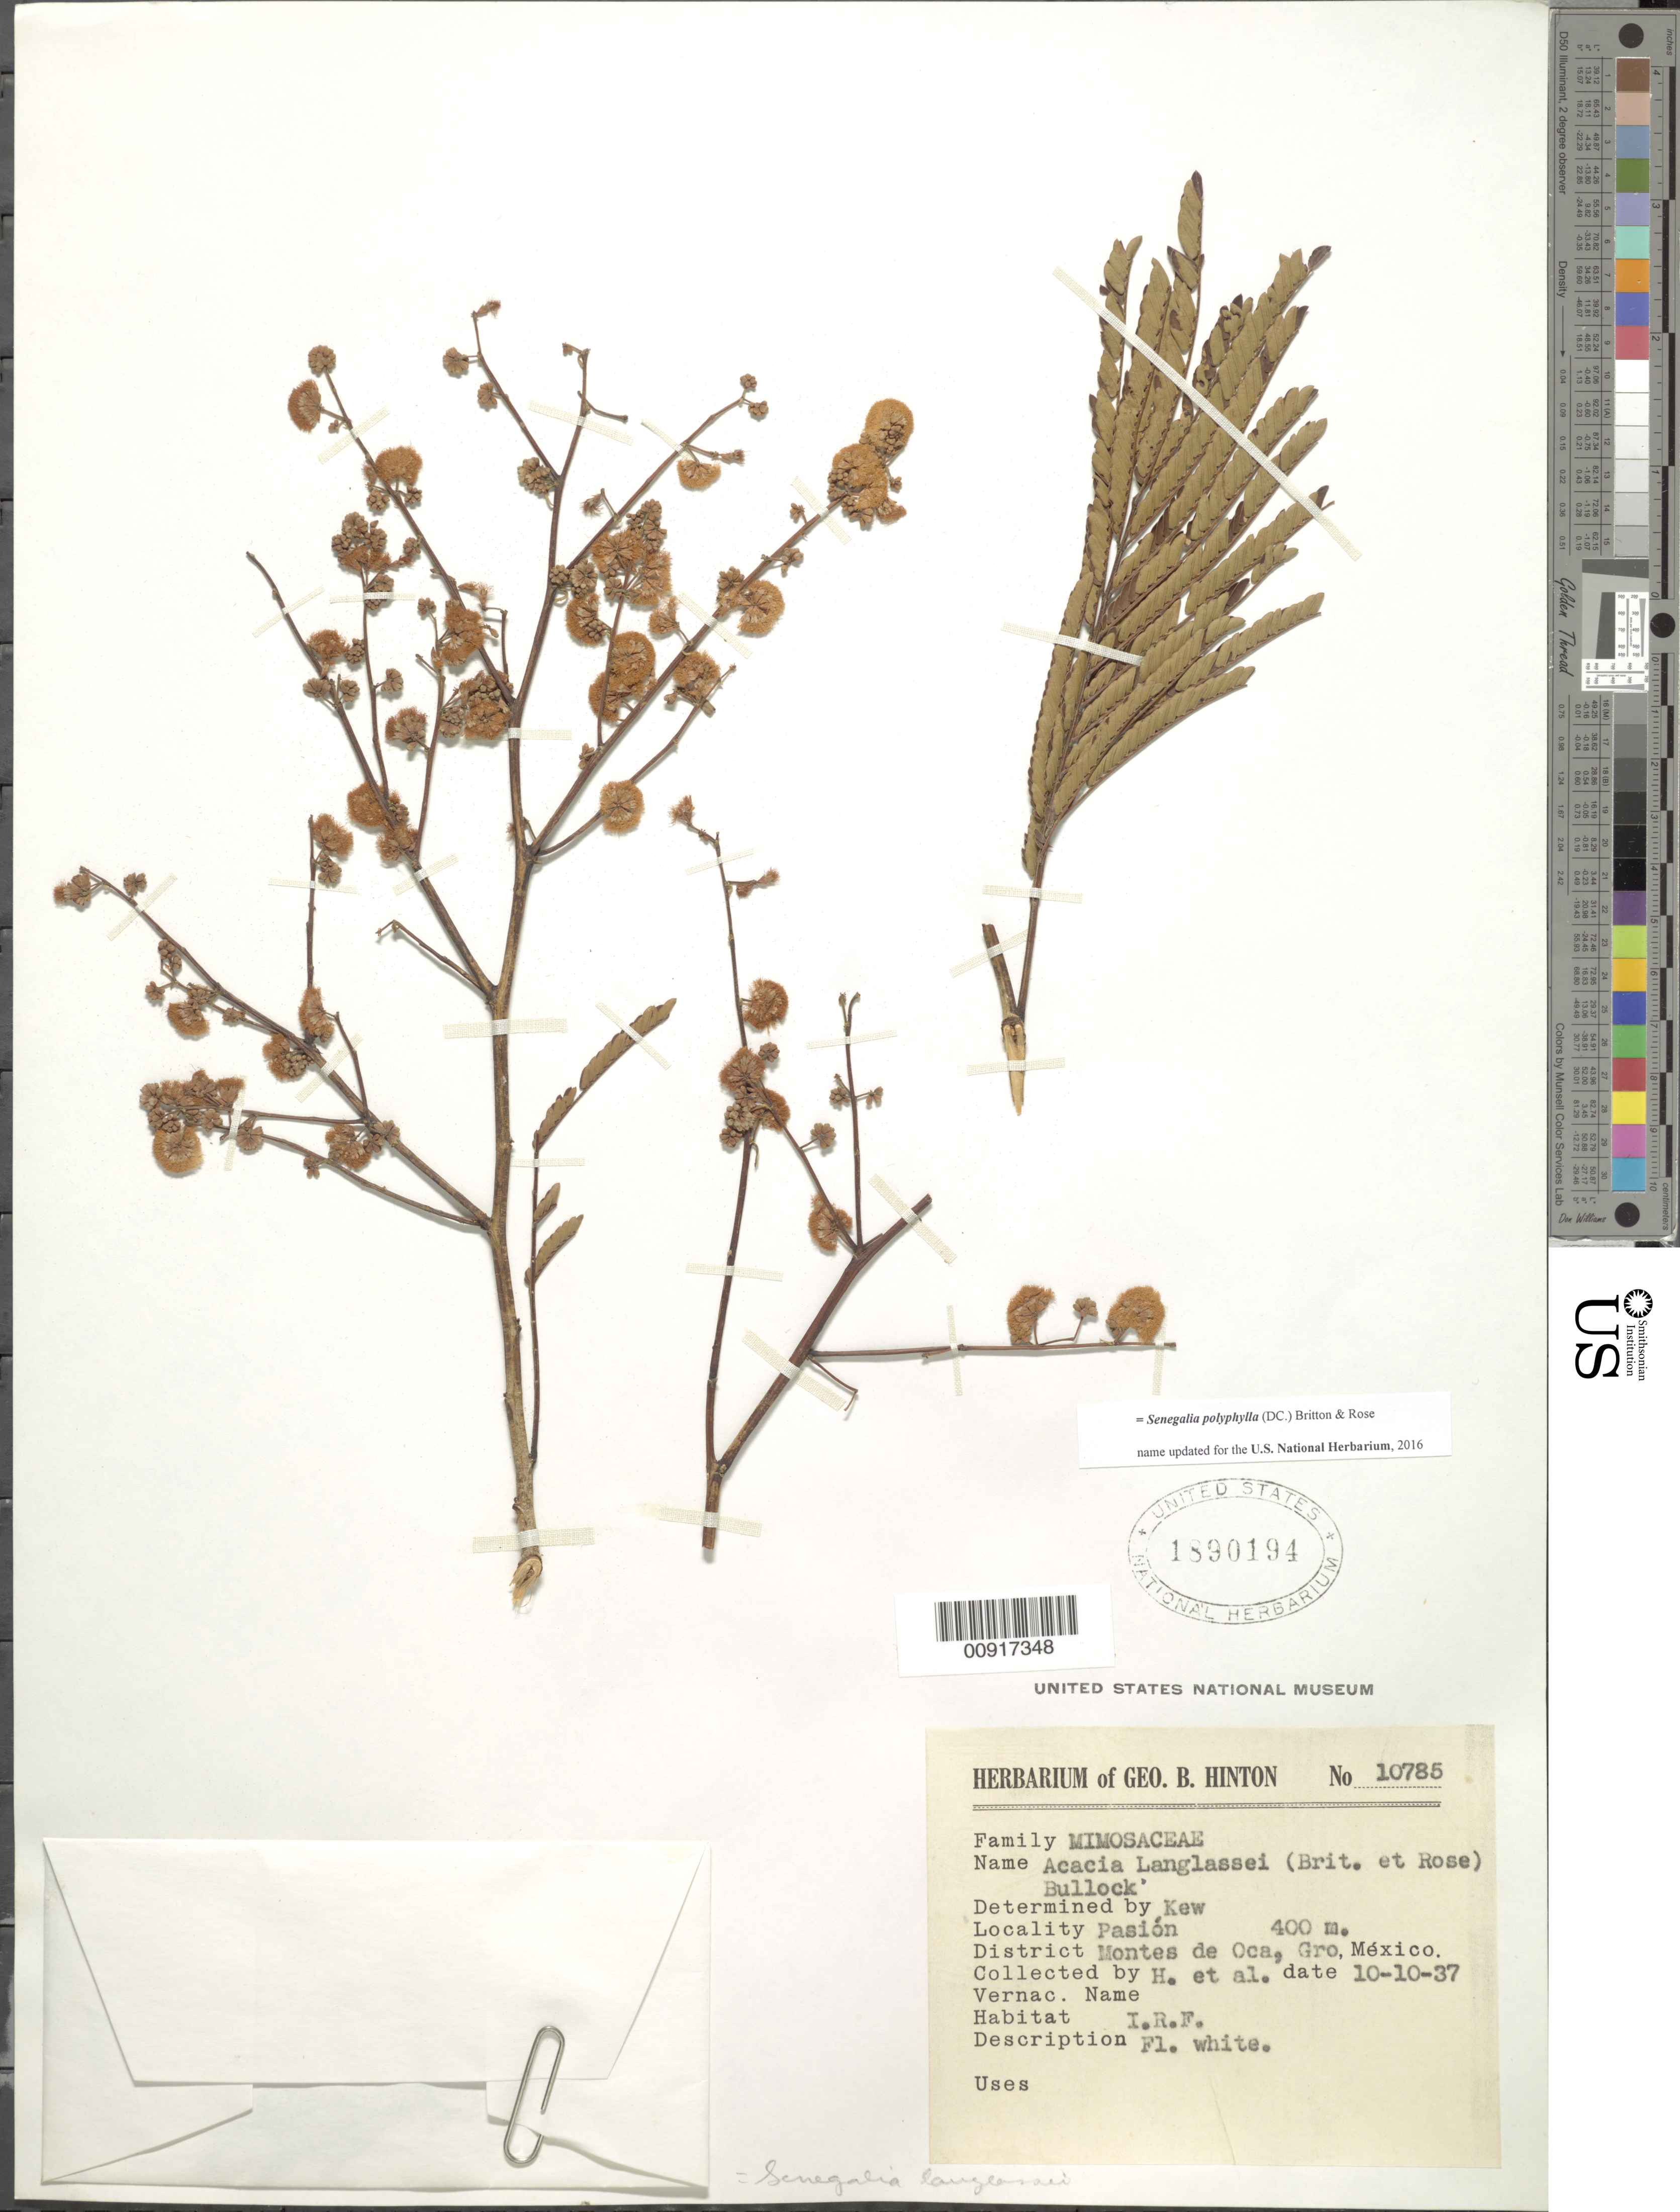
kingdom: Plantae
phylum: Tracheophyta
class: Magnoliopsida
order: Fabales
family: Fabaceae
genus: Senegalia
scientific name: Senegalia loretensis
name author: (J.F. Macbr.) Seigler & Ebinger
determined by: Santos, V. Terra dos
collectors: G. B. Hinton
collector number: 10785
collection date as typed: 10 Oct 1937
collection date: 1937-10-10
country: Mexico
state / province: Guerrero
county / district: Montes de Oca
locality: Pasión, District Montes de Oca, Guerrero.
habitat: I.R.F.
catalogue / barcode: US 1890194